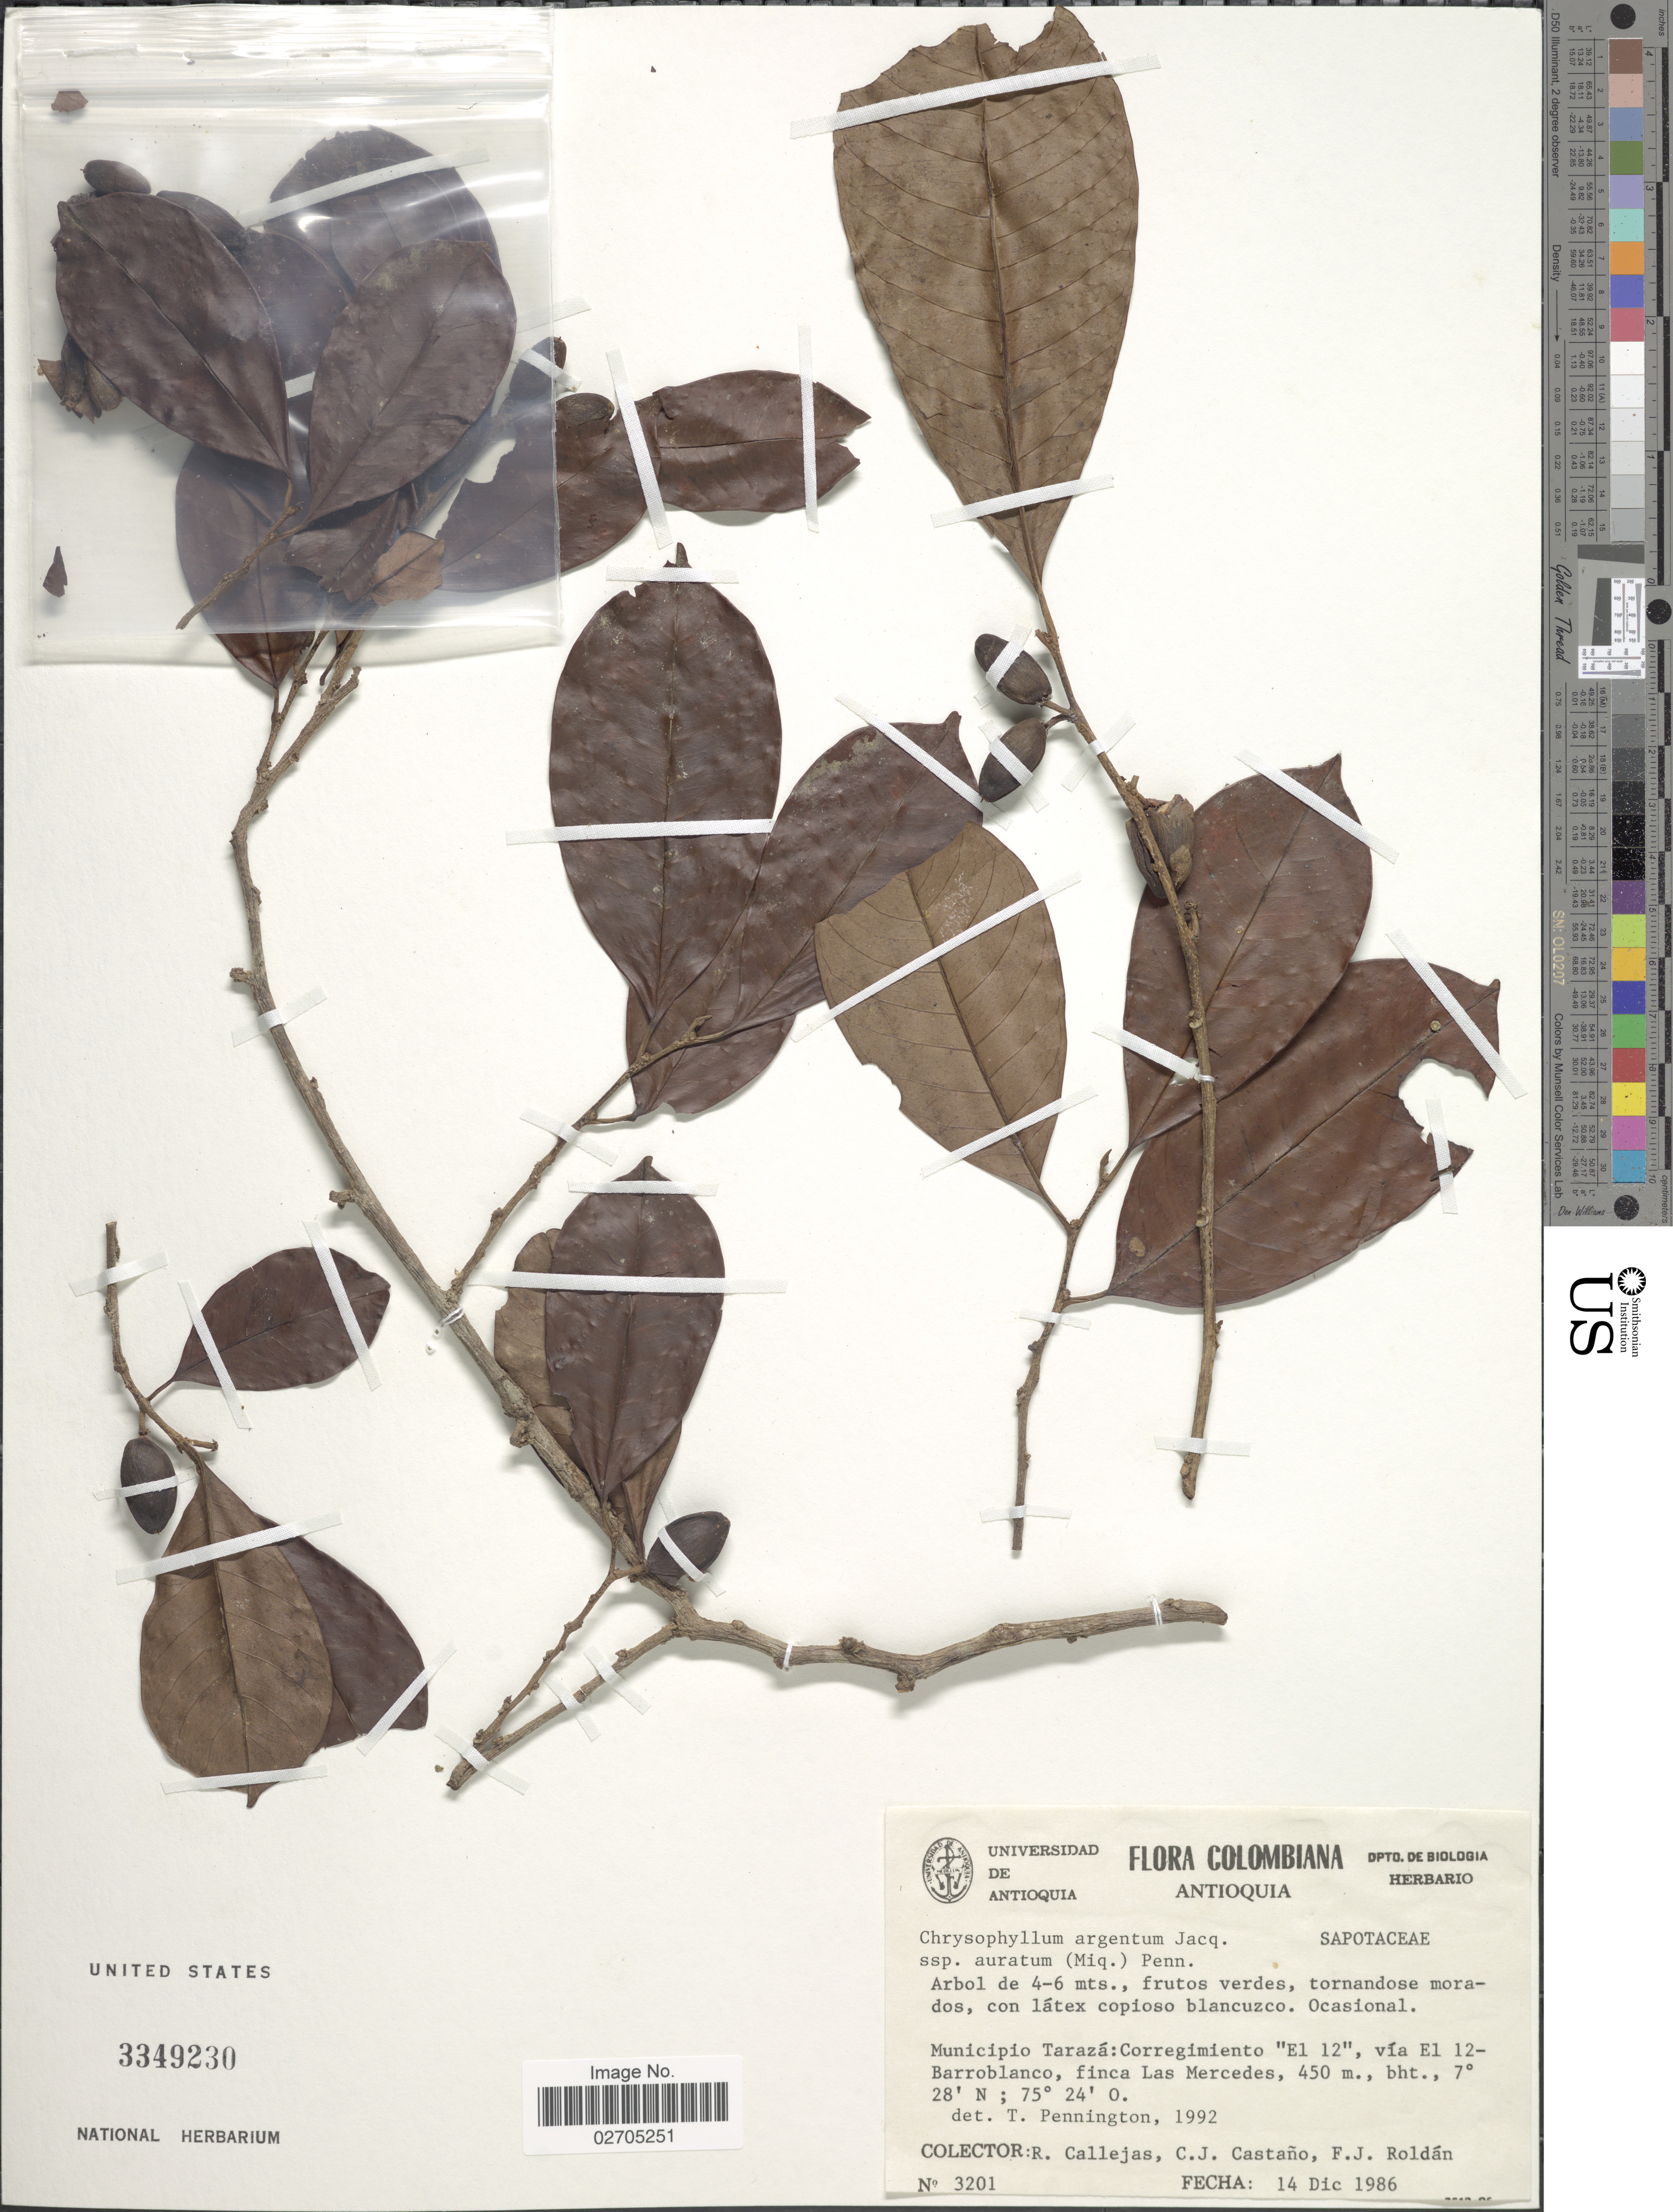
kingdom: Plantae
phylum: Tracheophyta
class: Magnoliopsida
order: Ericales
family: Sapotaceae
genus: Chrysophyllum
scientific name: Chrysophyllum argenteum subsp. auratum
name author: (Miq.) T.D. Penn.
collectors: R. Callejas, C. Castaño & F. J. Roldán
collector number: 3201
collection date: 1986-12-14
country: Colombia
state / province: Antioquia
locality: Municipio Taraza: Corregimiento "El 12", via El 12-Barroblanco, finca Las Mercedes.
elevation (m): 450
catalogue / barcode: US 3349230